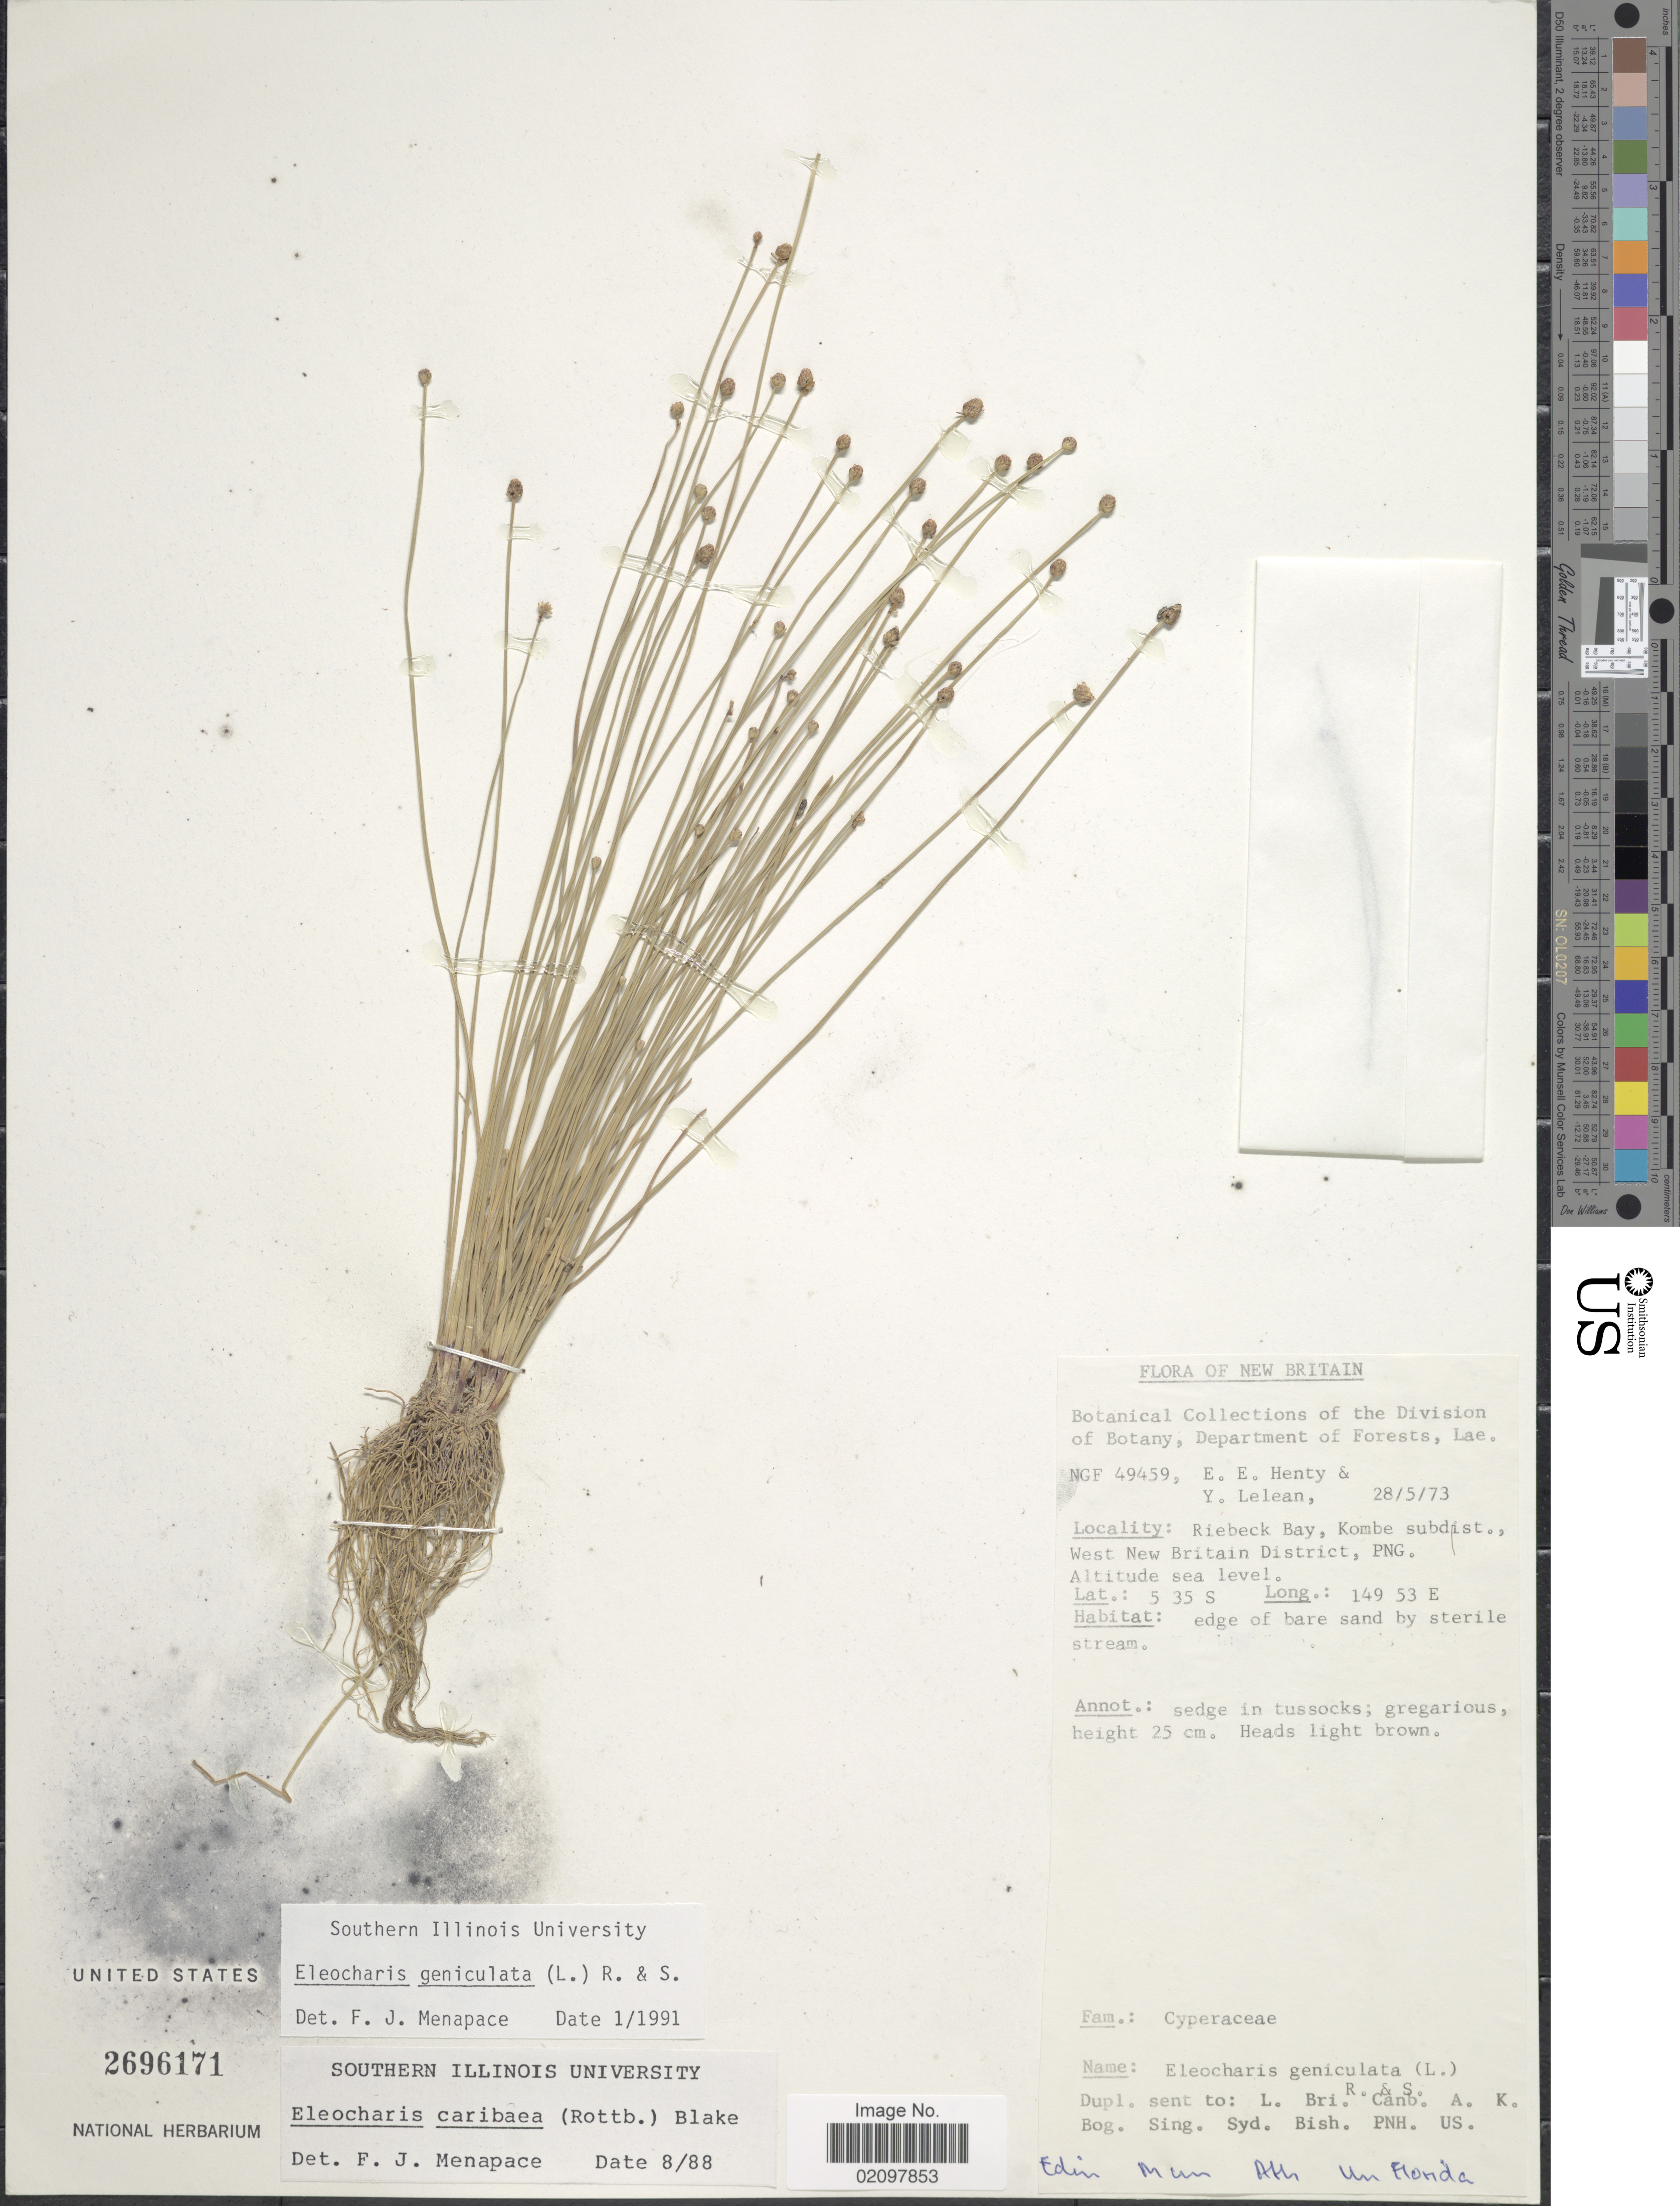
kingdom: Plantae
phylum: Tracheophyta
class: Liliopsida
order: Poales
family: Cyperaceae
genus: Eleocharis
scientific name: Eleocharis geniculata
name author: (L.) Roem. & Schult.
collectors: E. Henty & Y. Lelean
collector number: NGF49459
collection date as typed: Transcribed d/m/y: 28/5/73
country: Papua New Guinea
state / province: West New Britain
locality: New Britain. Riebeck bay, Kombe subdist., West New Britain District, PNG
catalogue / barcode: US 2696171